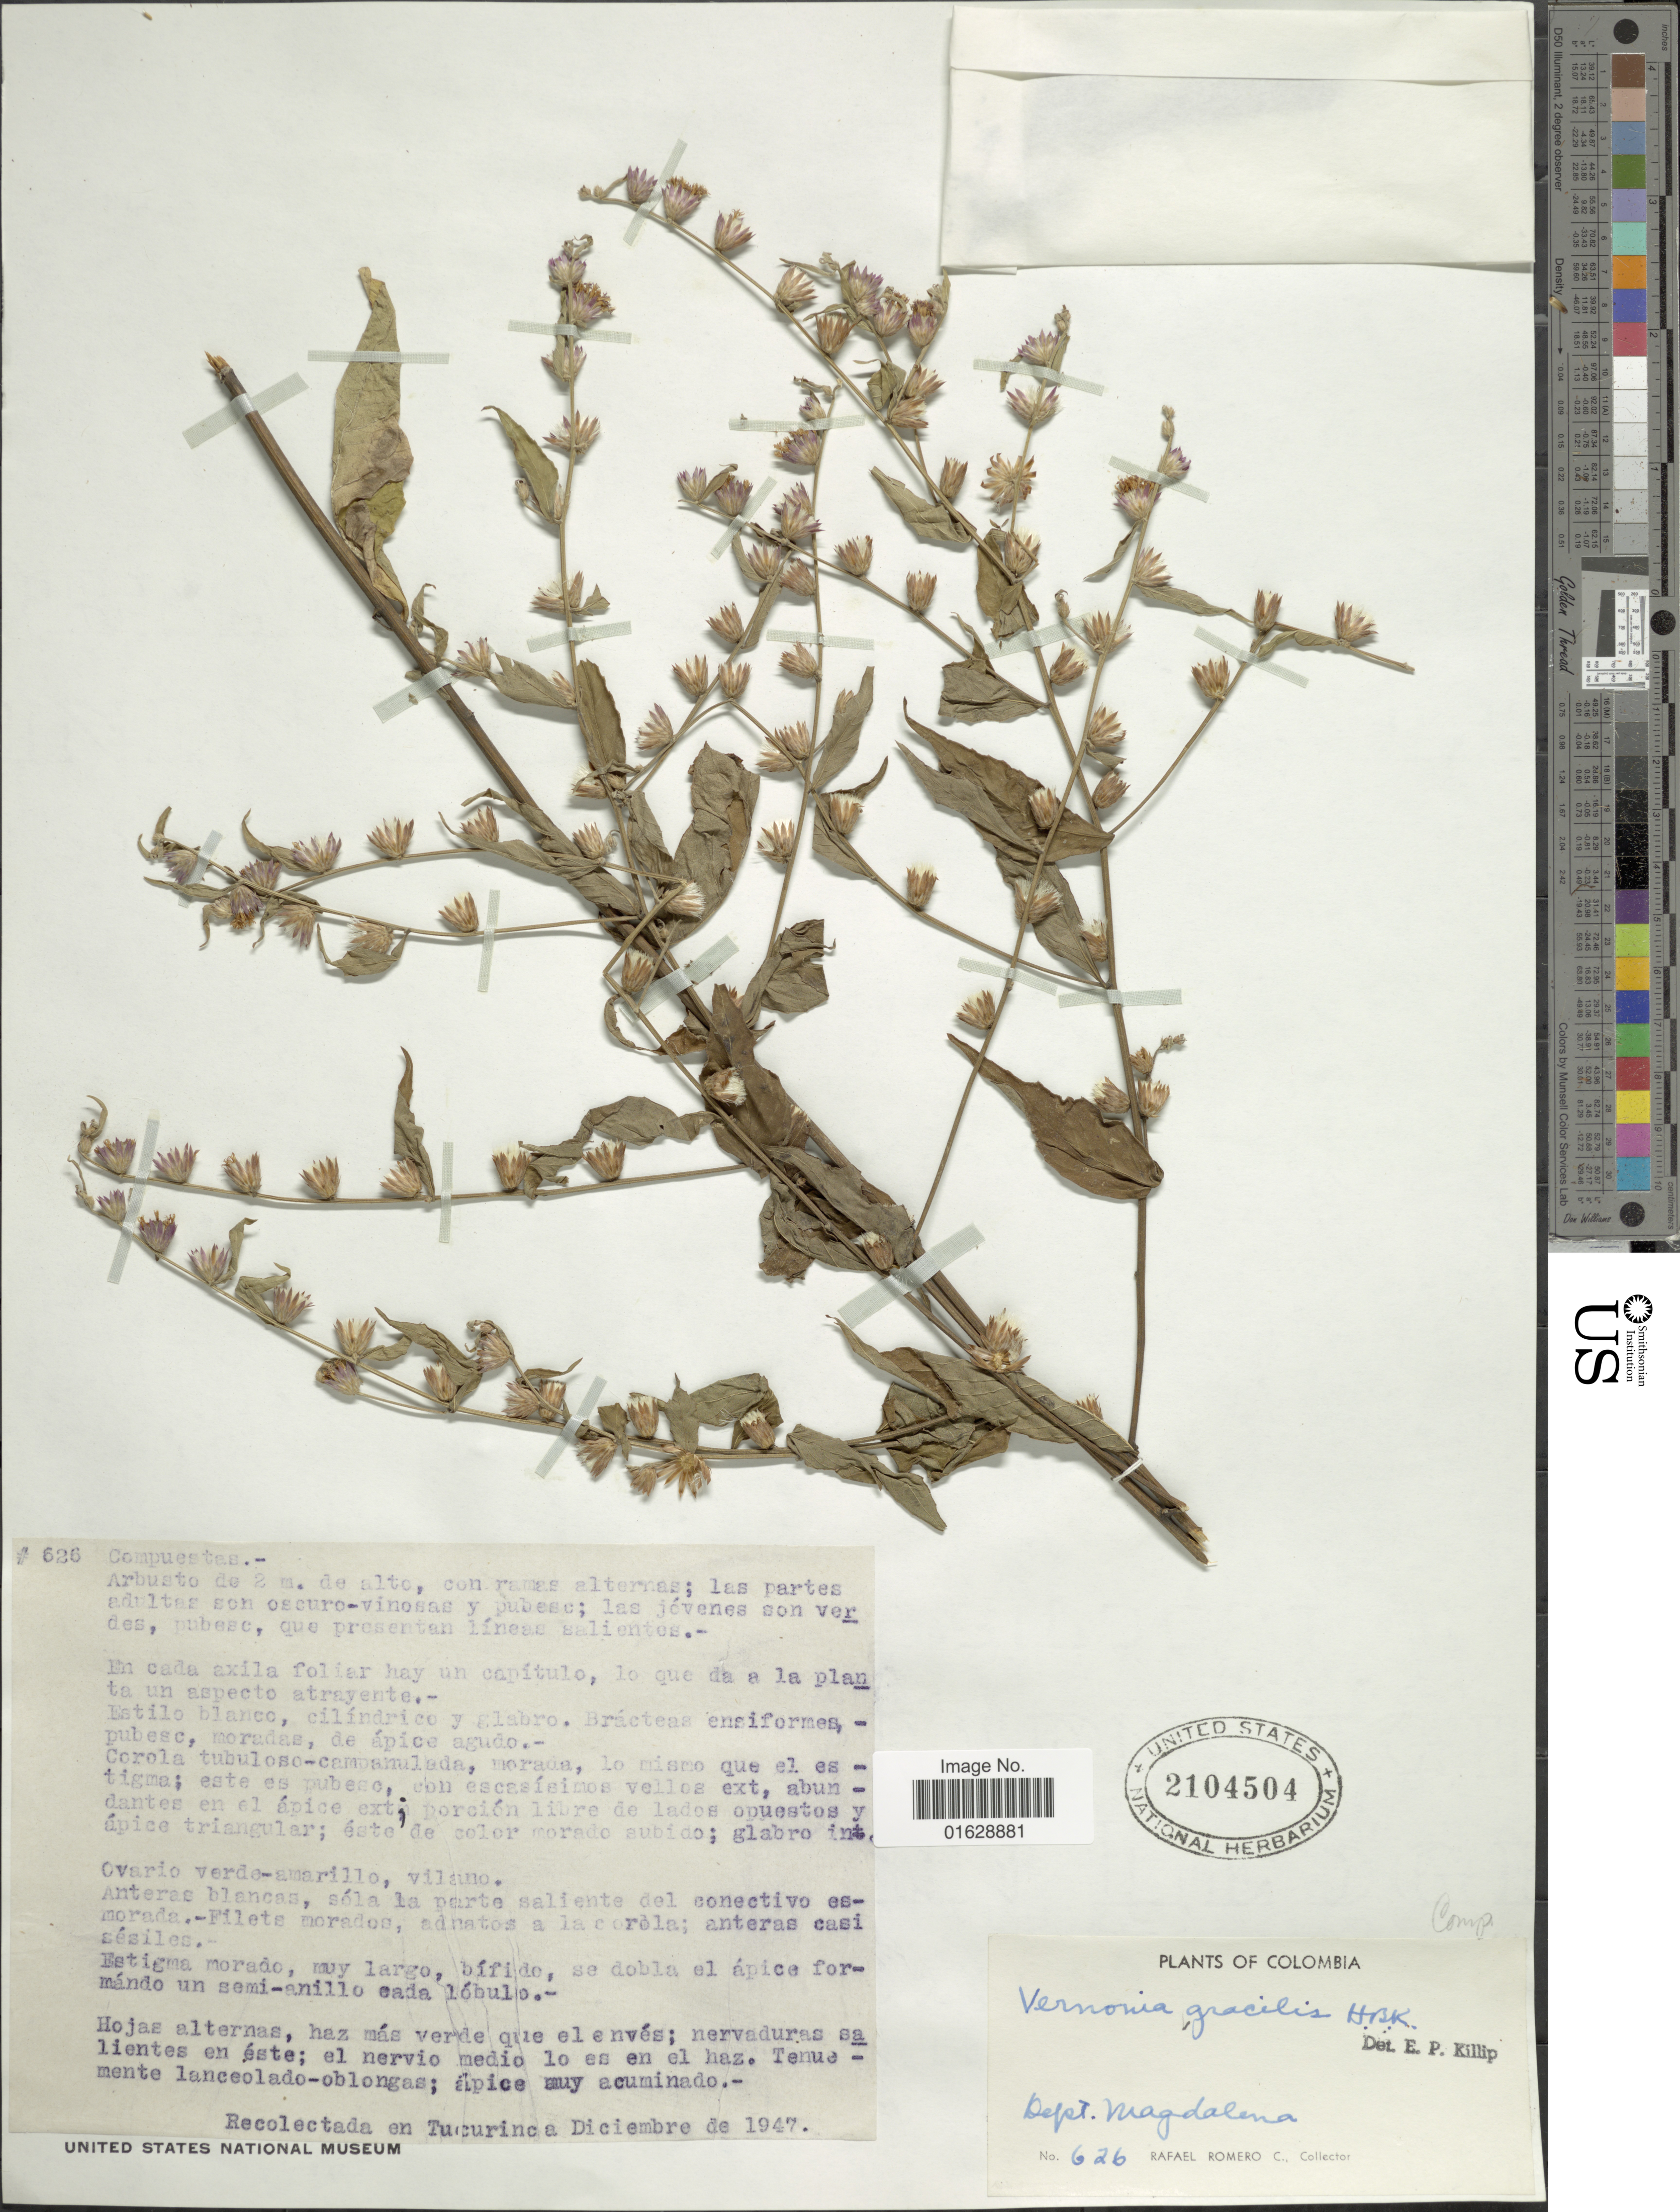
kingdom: Plantae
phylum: Tracheophyta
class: Magnoliopsida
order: Asterales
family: Asteraceae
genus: Lepidaploa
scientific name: Lepidaploa gracilis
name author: (Kunth) H. Rob.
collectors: R. Romero Castañeda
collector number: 626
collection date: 1947-12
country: Colombia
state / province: Magdalena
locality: Dept. Magdalena.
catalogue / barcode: US 2104504